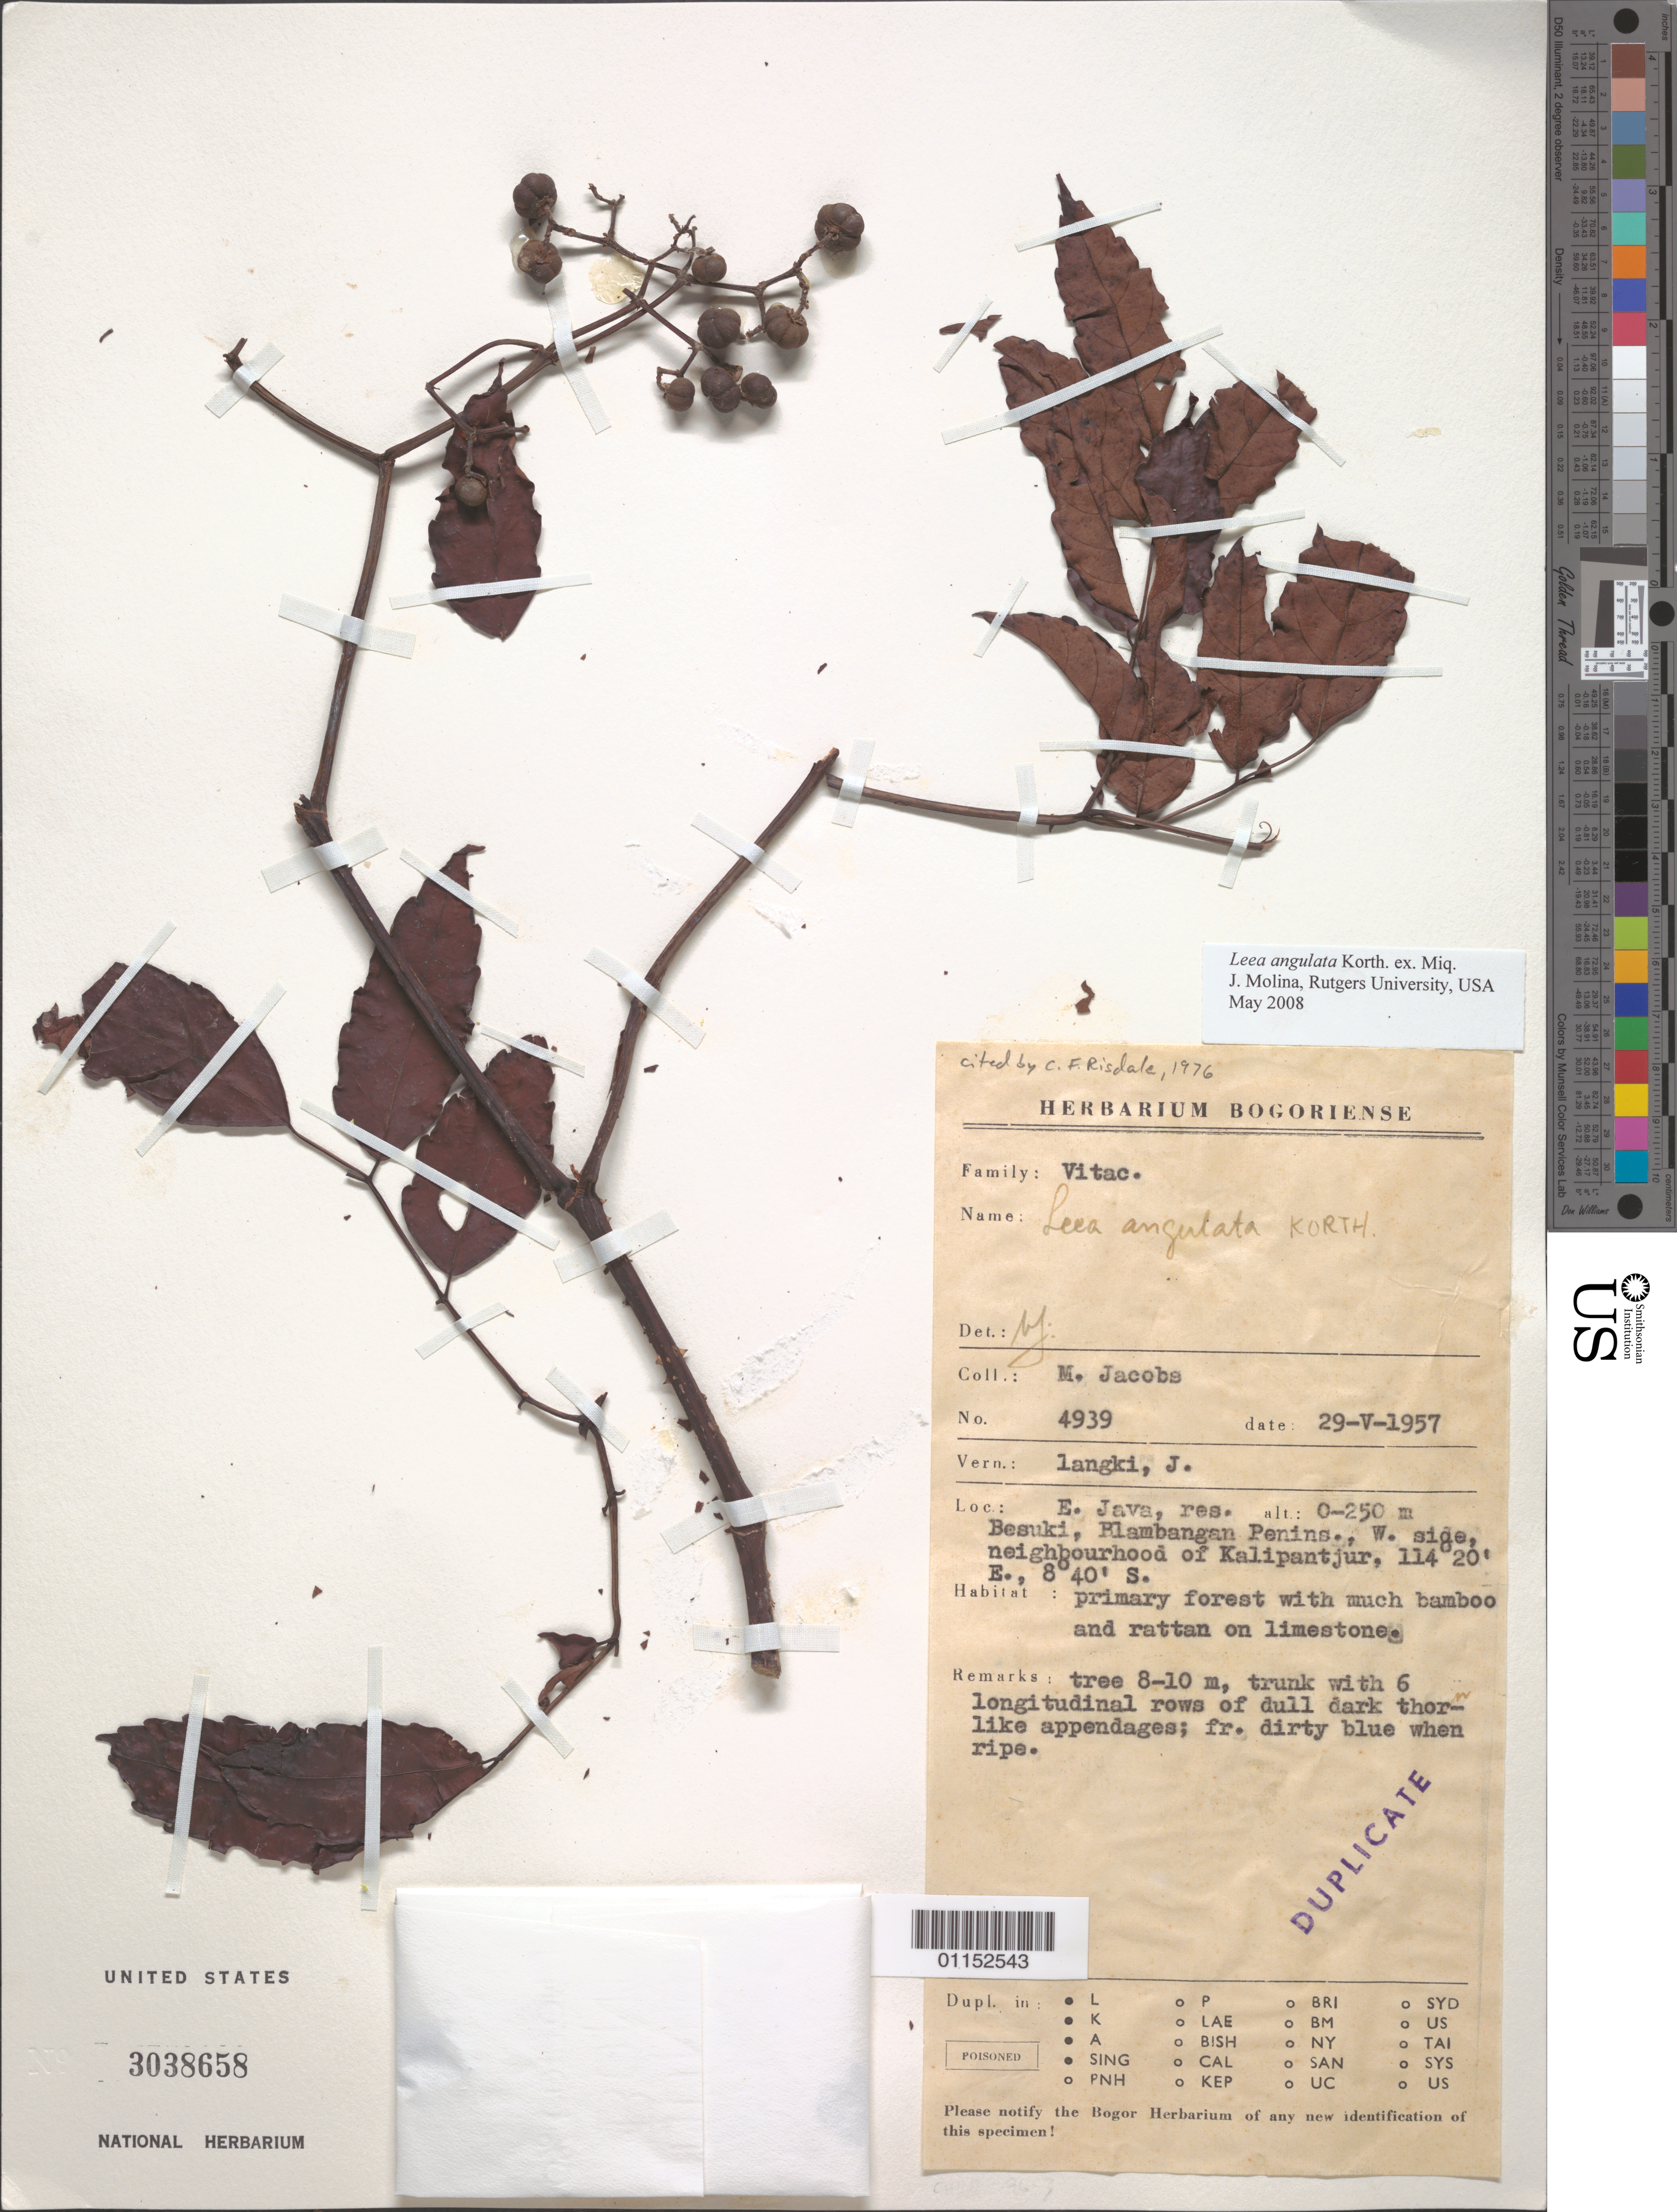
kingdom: Plantae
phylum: Tracheophyta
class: Magnoliopsida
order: Vitales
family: Vitaceae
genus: Leea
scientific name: Leea angulata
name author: Korth. ex Miq.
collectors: M. R. Jacobs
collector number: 4939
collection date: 1957-05-29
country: Indonesia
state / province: Java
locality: Besuki, Rlambangan Penins., W side neighbourhood of Kalipantjur.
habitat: Primary forest. Tree.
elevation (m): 250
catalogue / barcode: US 3038658